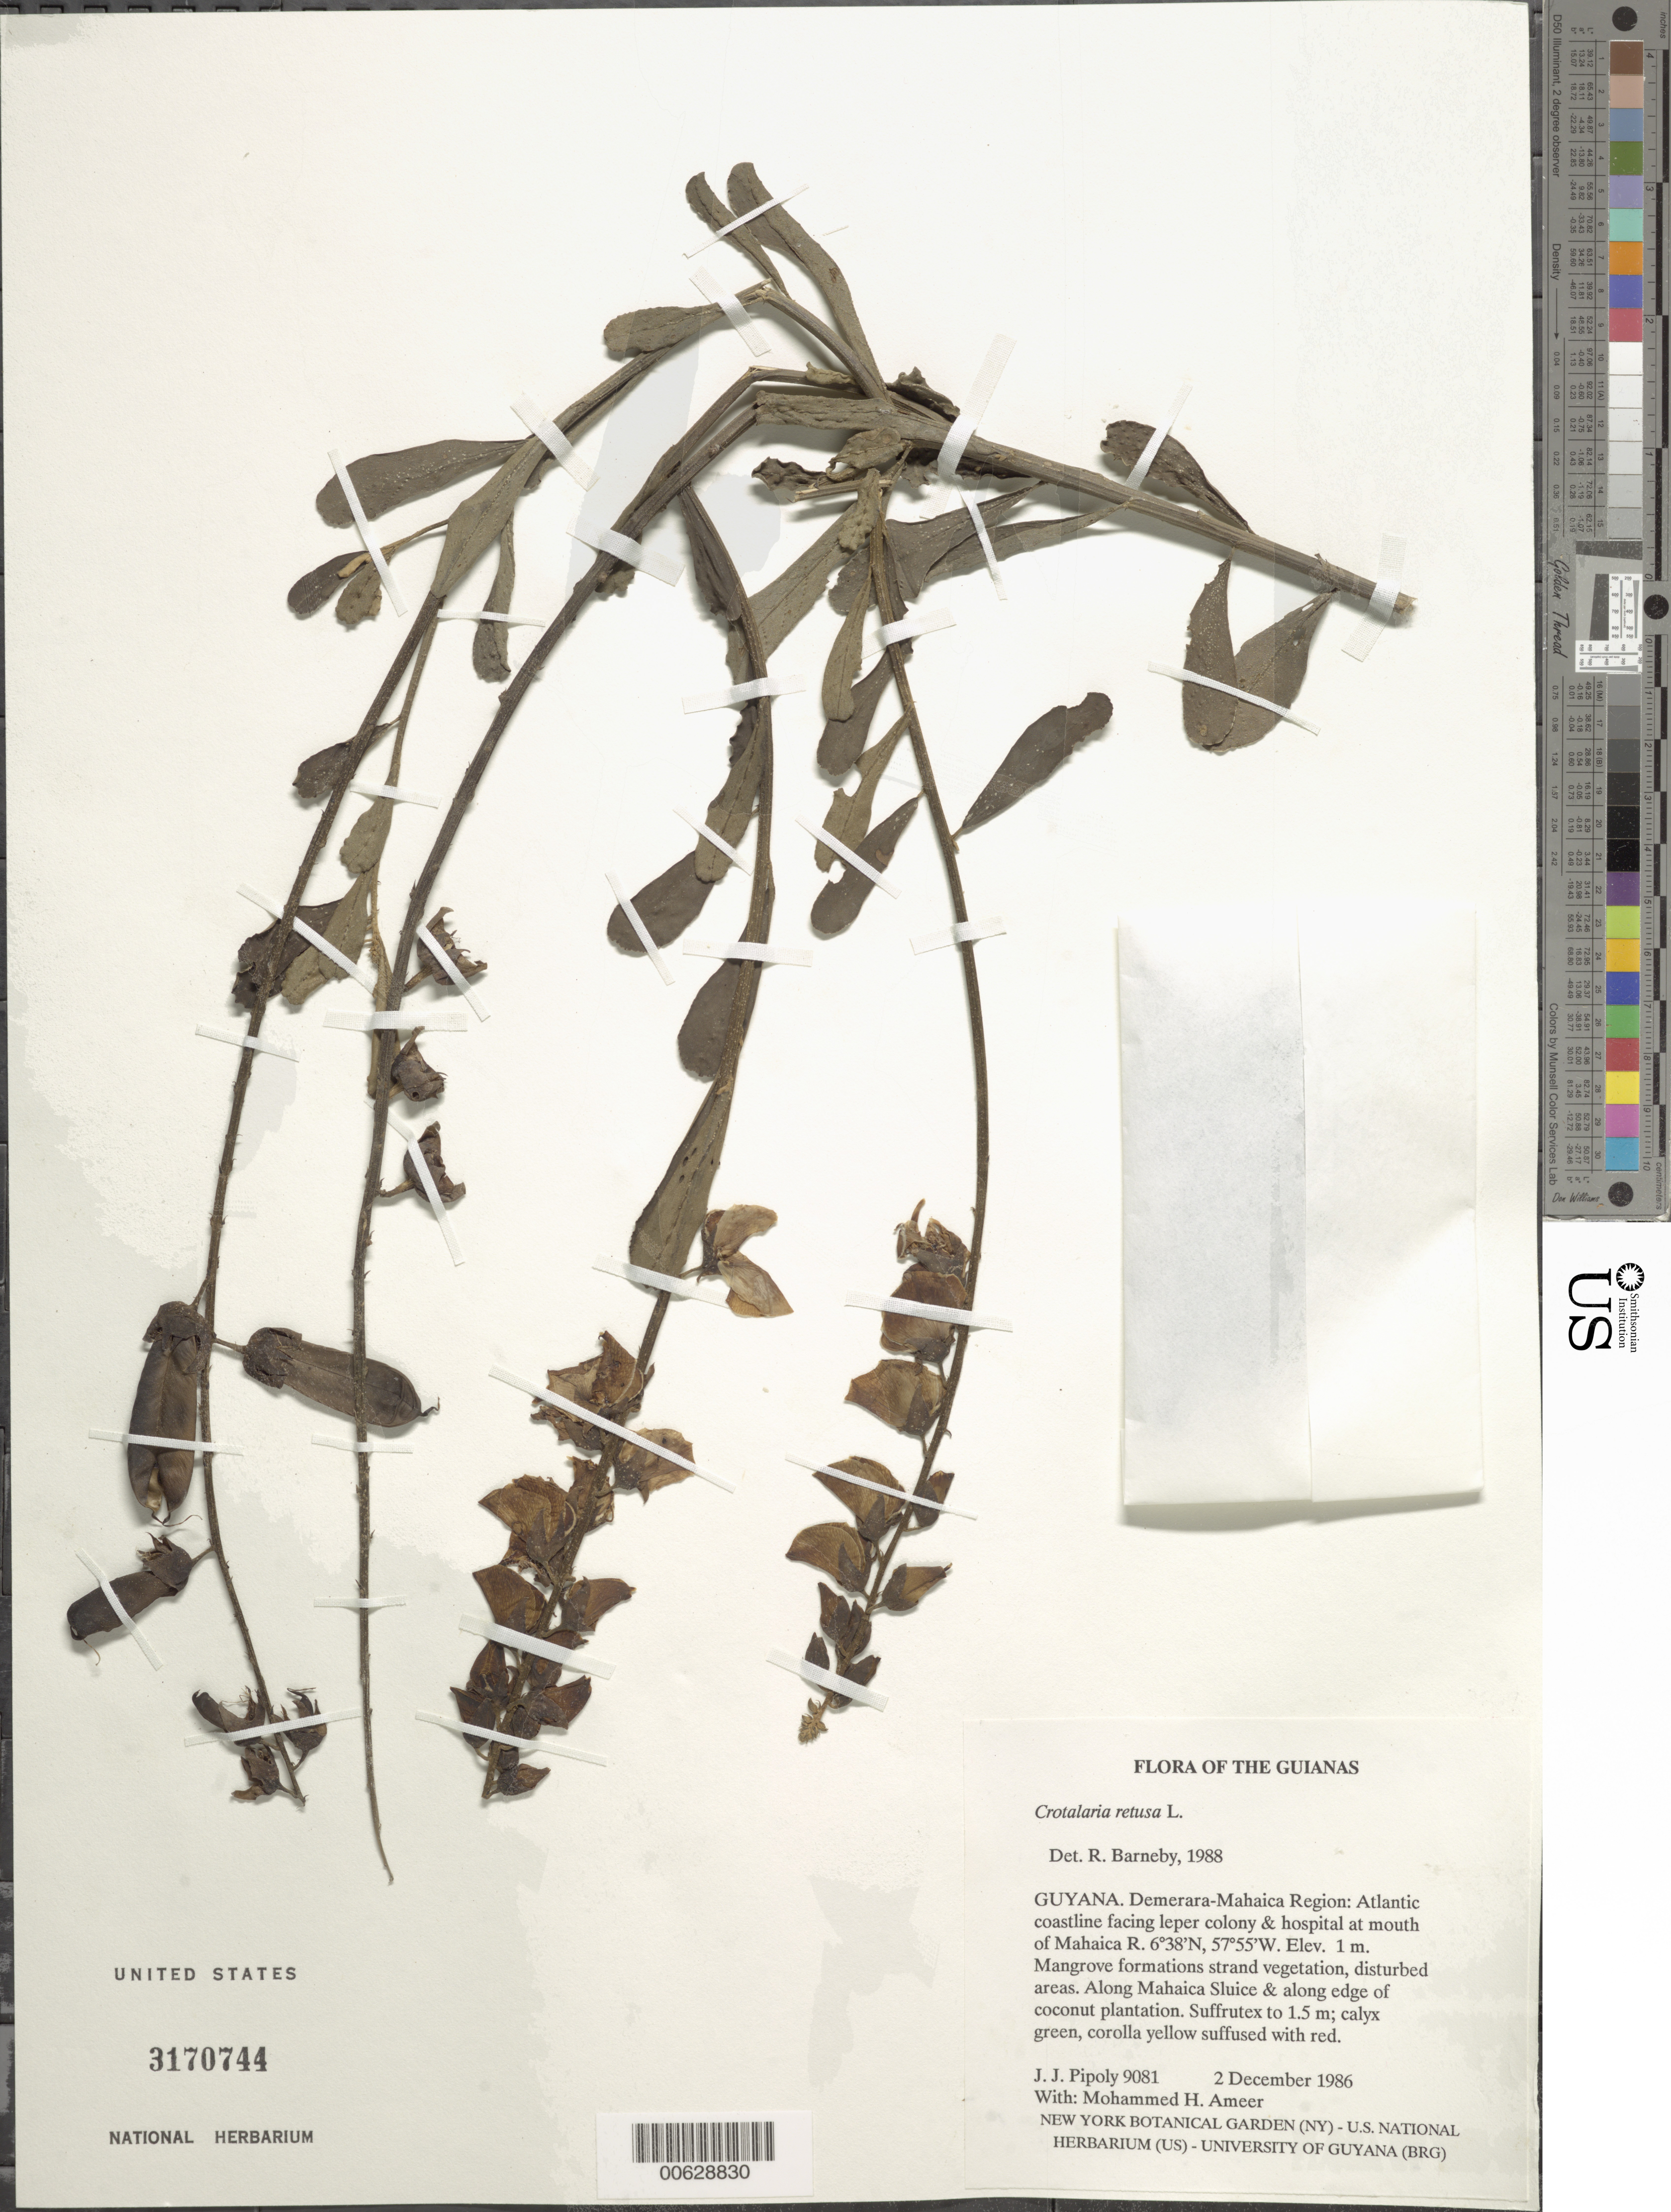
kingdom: Plantae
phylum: Tracheophyta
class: Magnoliopsida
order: Fabales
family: Fabaceae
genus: Crotalaria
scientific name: Crotalaria retusa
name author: L.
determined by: Barneby, Rupert C., (NY)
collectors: J. J. Pipoly & M. Ameer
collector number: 9081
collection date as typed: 2 December 1986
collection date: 1986-12-02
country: Guyana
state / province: Demerara-Mahaica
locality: Atlantic coastline facing leper colony & hospital at mouth of Mahaica R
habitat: Mangrove formations strand vegetation, disturbed areas. Along Mahaica Sluice & along edge of coconut plantation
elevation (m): -6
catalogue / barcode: US 3170744